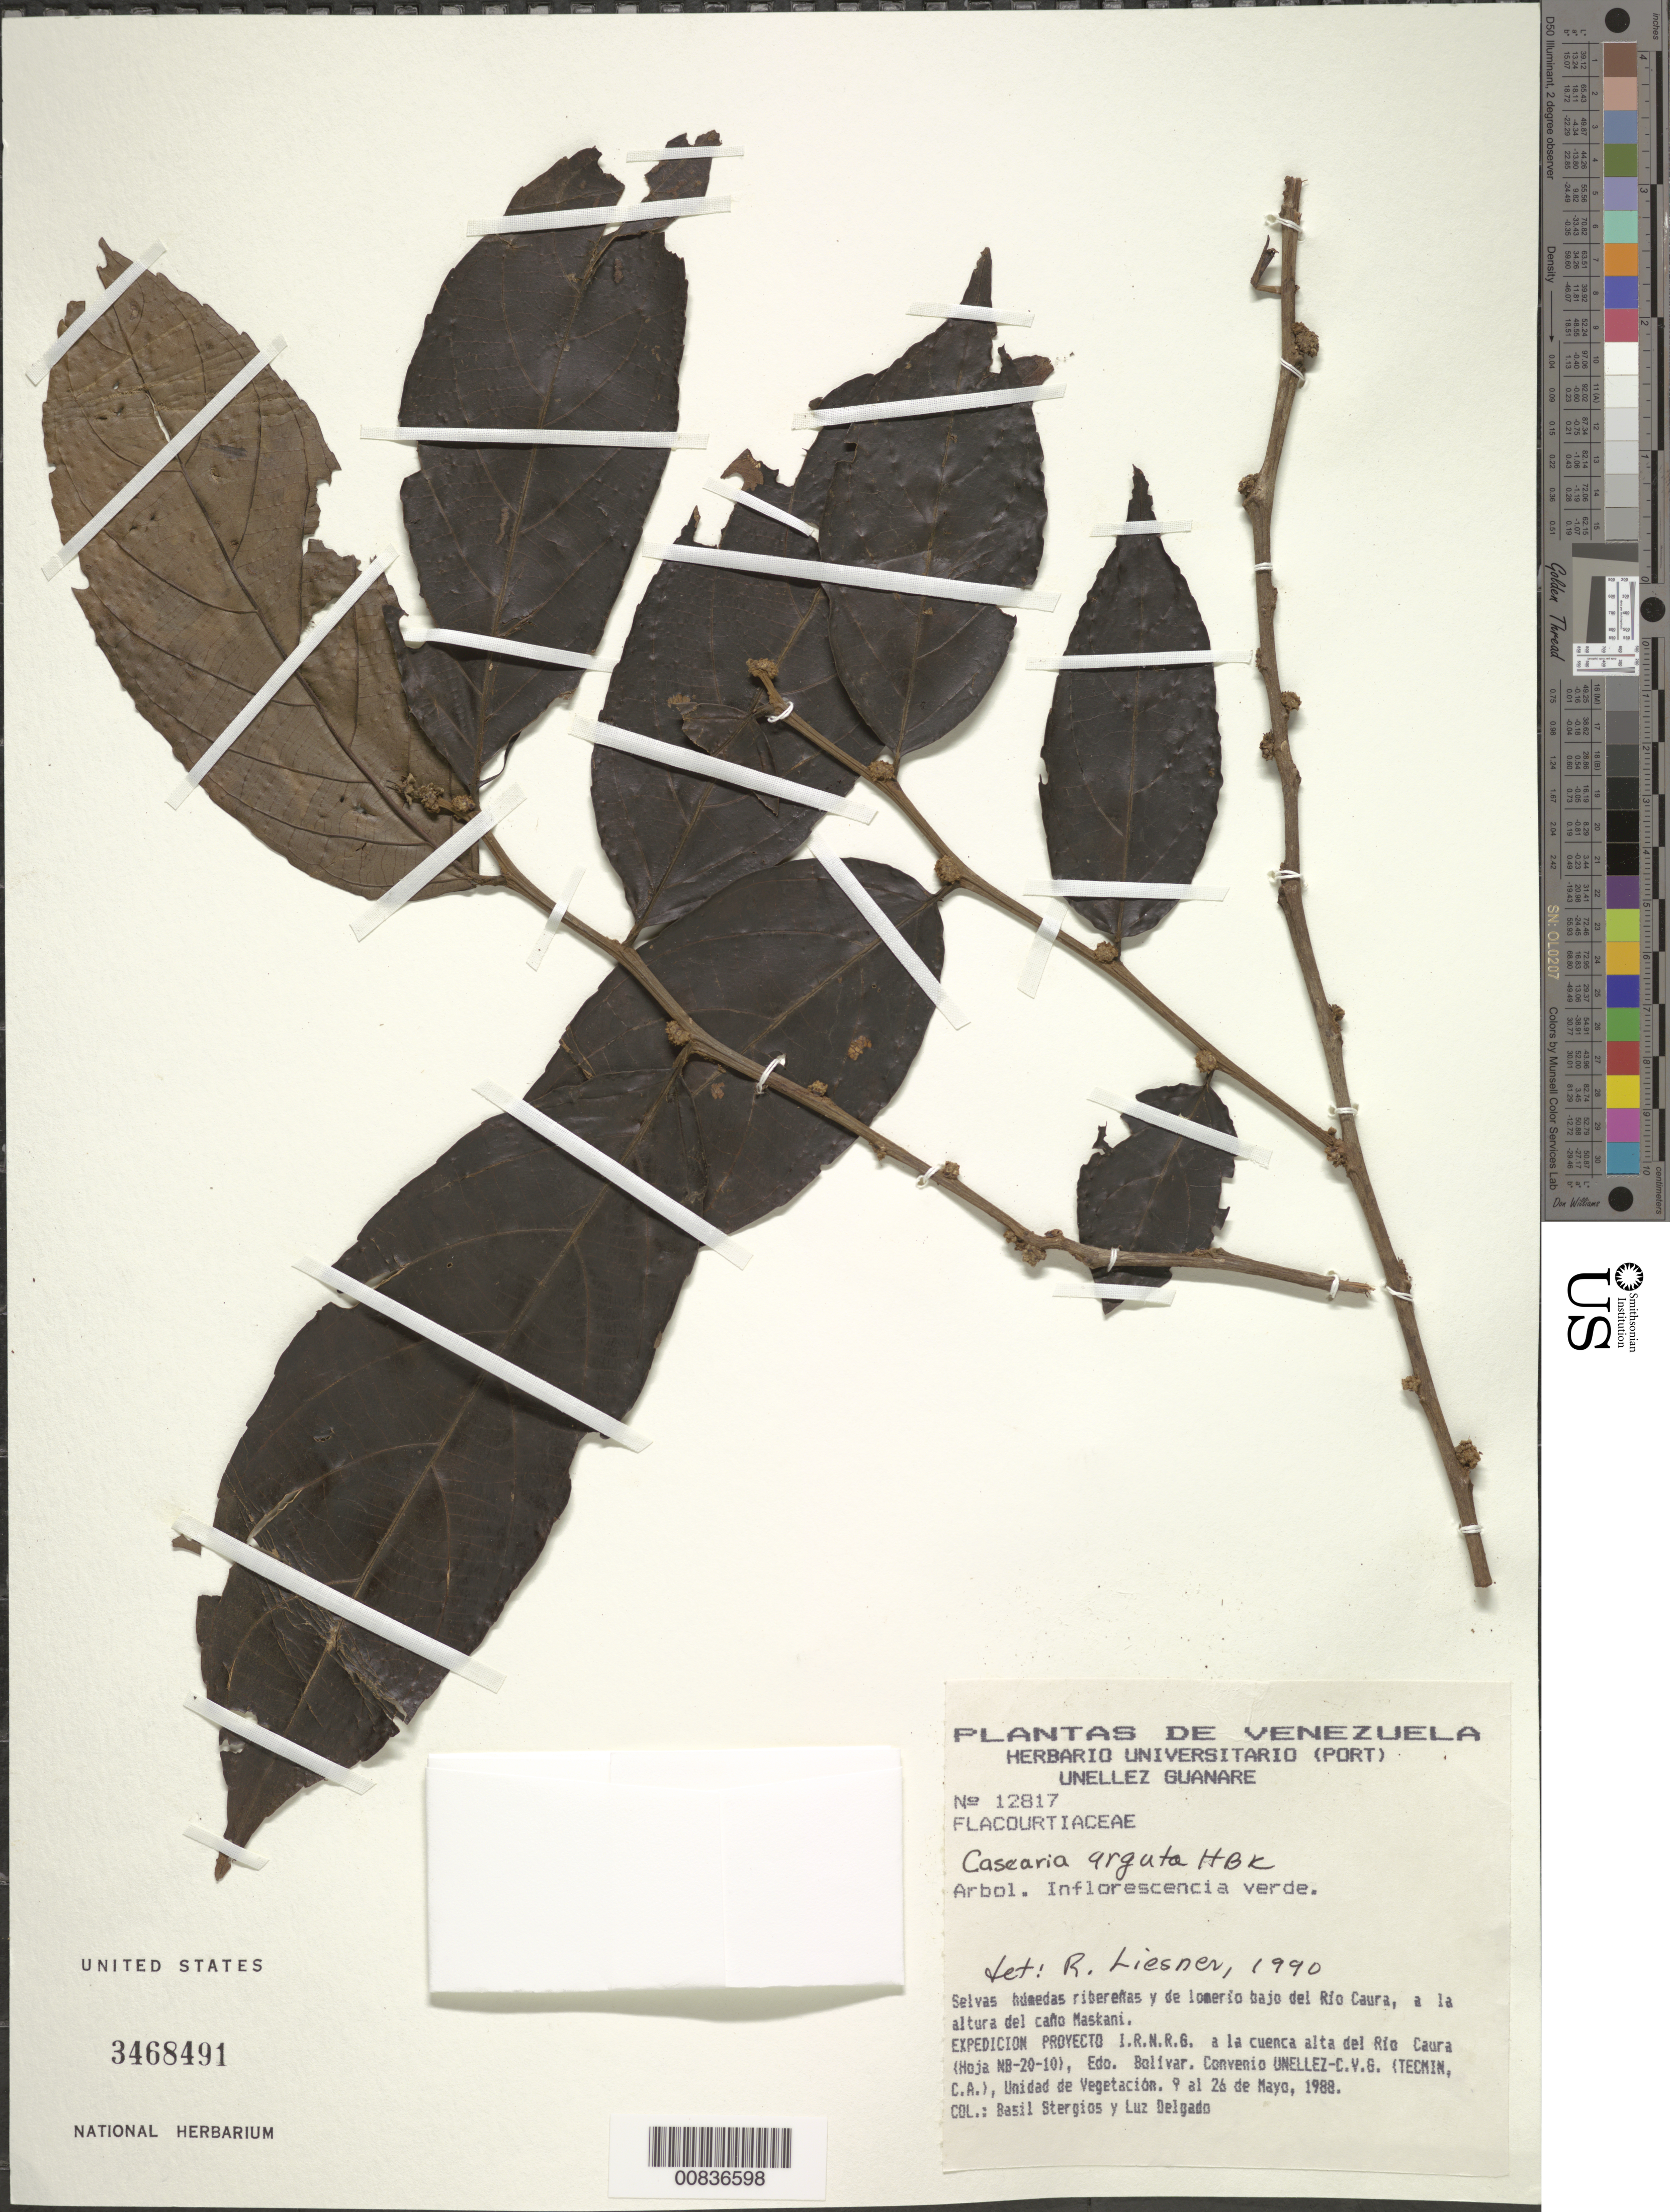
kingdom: Plantae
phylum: Tracheophyta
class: Magnoliopsida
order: Malpighiales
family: Salicaceae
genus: Casearia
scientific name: Casearia arguta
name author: Kunth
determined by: Liesner, R. L.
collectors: B. G. Stergios & L. Delgado V.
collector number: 12817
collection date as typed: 9-May-88 to 26-May-88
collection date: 1988-05-09/1988-05-26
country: Venezuela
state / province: Bolívar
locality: Río Caura, Caño Maskani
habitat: Selvas húmedas riberenas y de lomerio bajo del río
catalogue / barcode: US 3468491